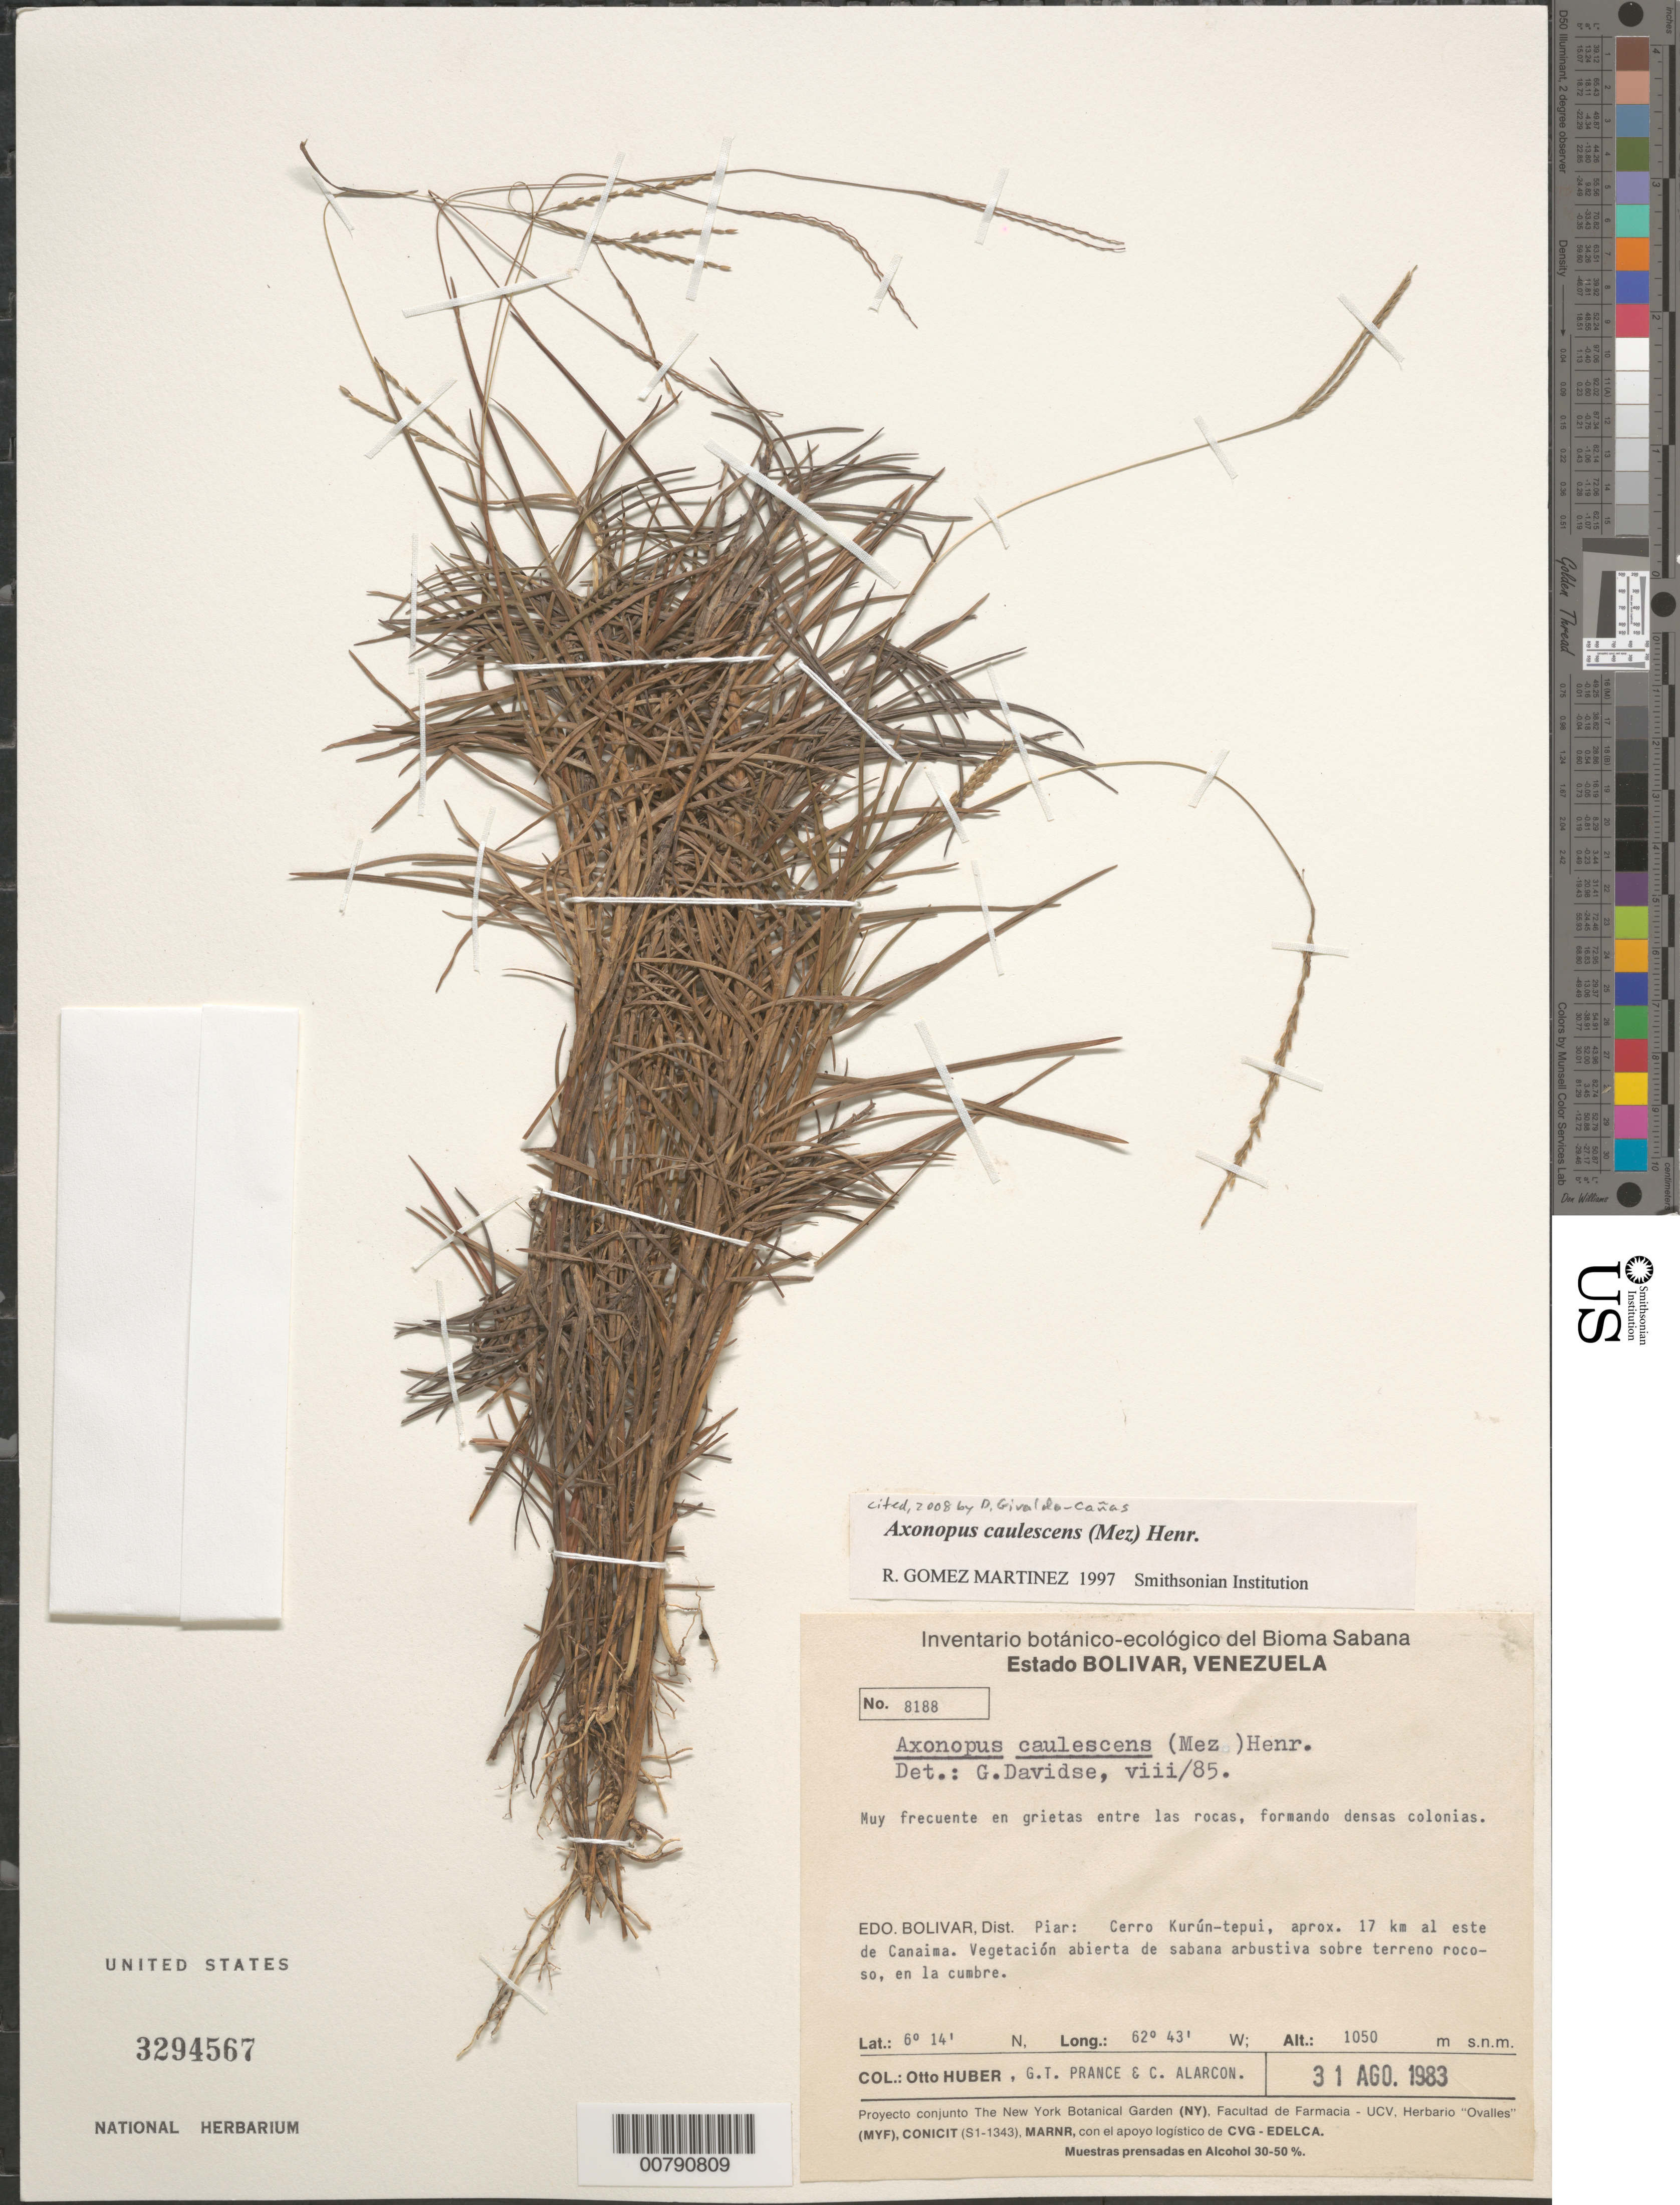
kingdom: Plantae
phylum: Tracheophyta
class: Liliopsida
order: Poales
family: Poaceae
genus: Axonopus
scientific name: Axonopus caulescens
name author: (Mez) Henrickson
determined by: Gomez Martinez, R.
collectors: O. Huber, G. T. Prance & C. Alarcon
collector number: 8188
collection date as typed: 31-Aug-83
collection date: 1983-08-31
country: Venezuela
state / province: Bolívar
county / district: Piar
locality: Cerro Kurun-tepuí, aprox 17 km al este de Canaima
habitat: Vegetación abierta de sabana arbustiva sobre terreno rocoso, en la cumbre. en grietas entre las rocas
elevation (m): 1050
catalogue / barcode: US 3294567